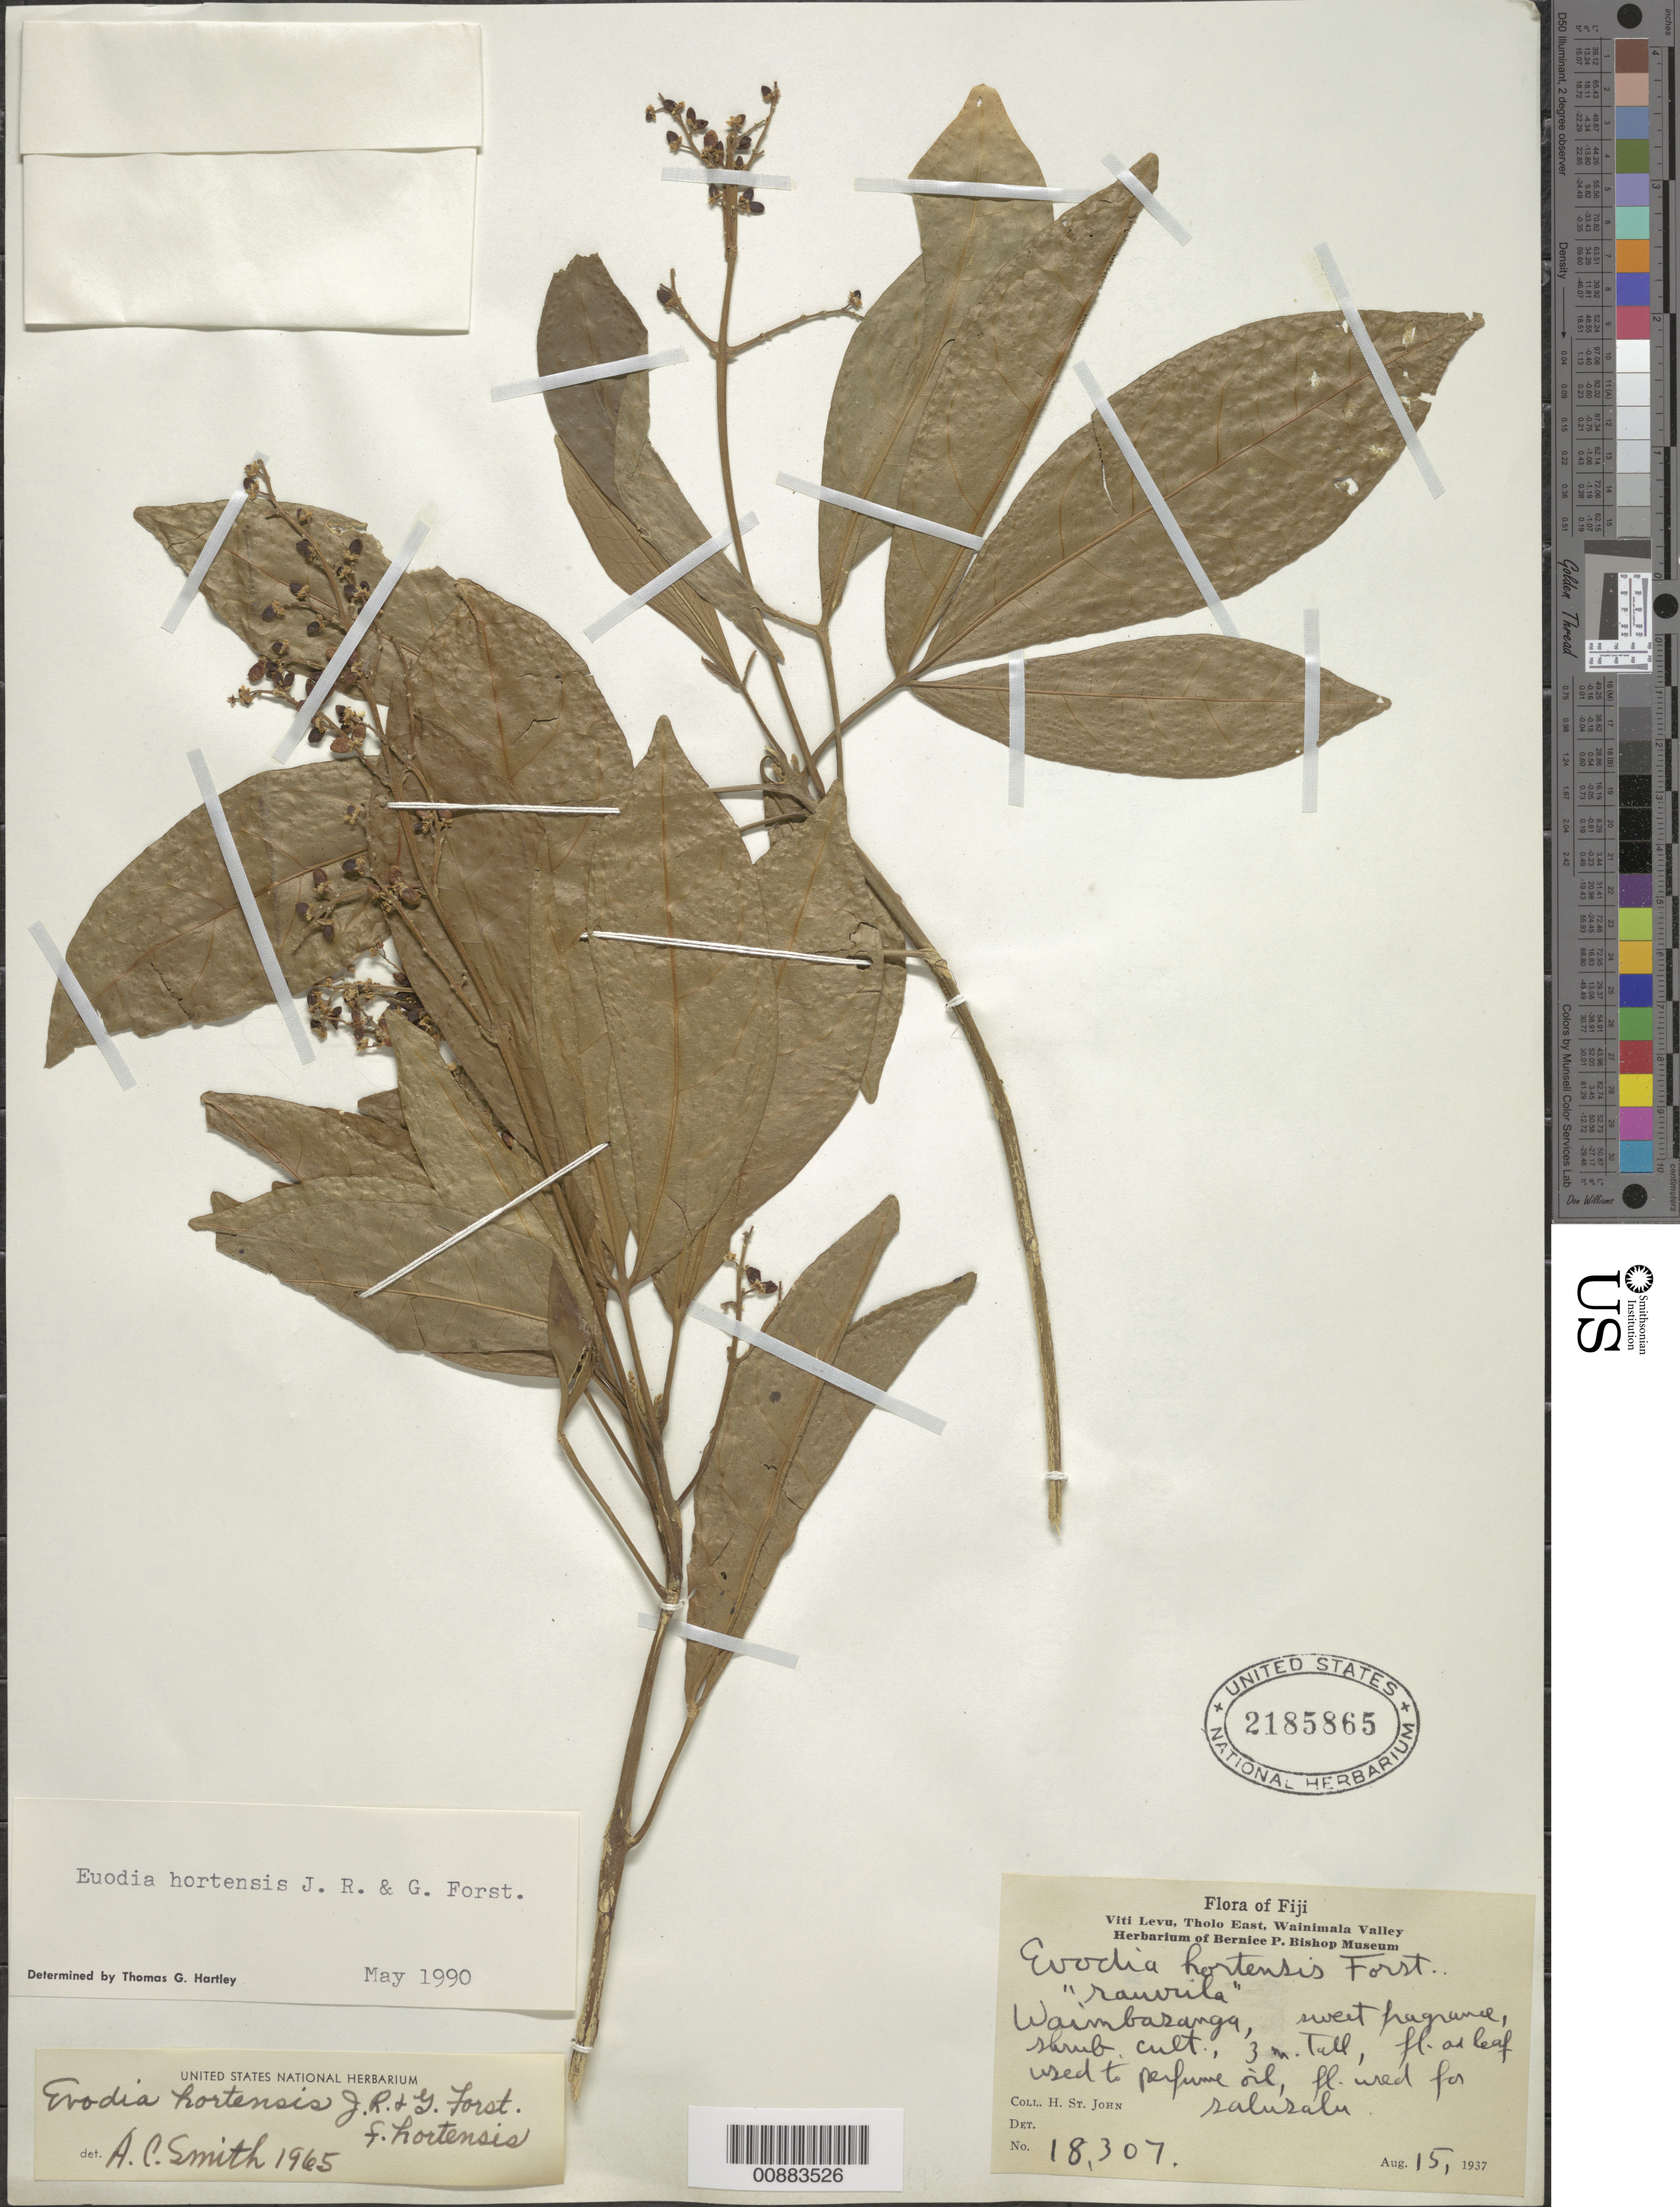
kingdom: Plantae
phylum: Tracheophyta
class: Magnoliopsida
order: Sapindales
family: Rutaceae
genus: Euodia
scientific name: Euodia hortensis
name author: J.R. Forst. & G. Forst.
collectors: H. St. John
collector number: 18307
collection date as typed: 15 Aug 1937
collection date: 1937-08-15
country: Fiji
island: Viti Levu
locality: Tholo East, Wainimala Valley, Waimbasanga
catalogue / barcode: US 2185865